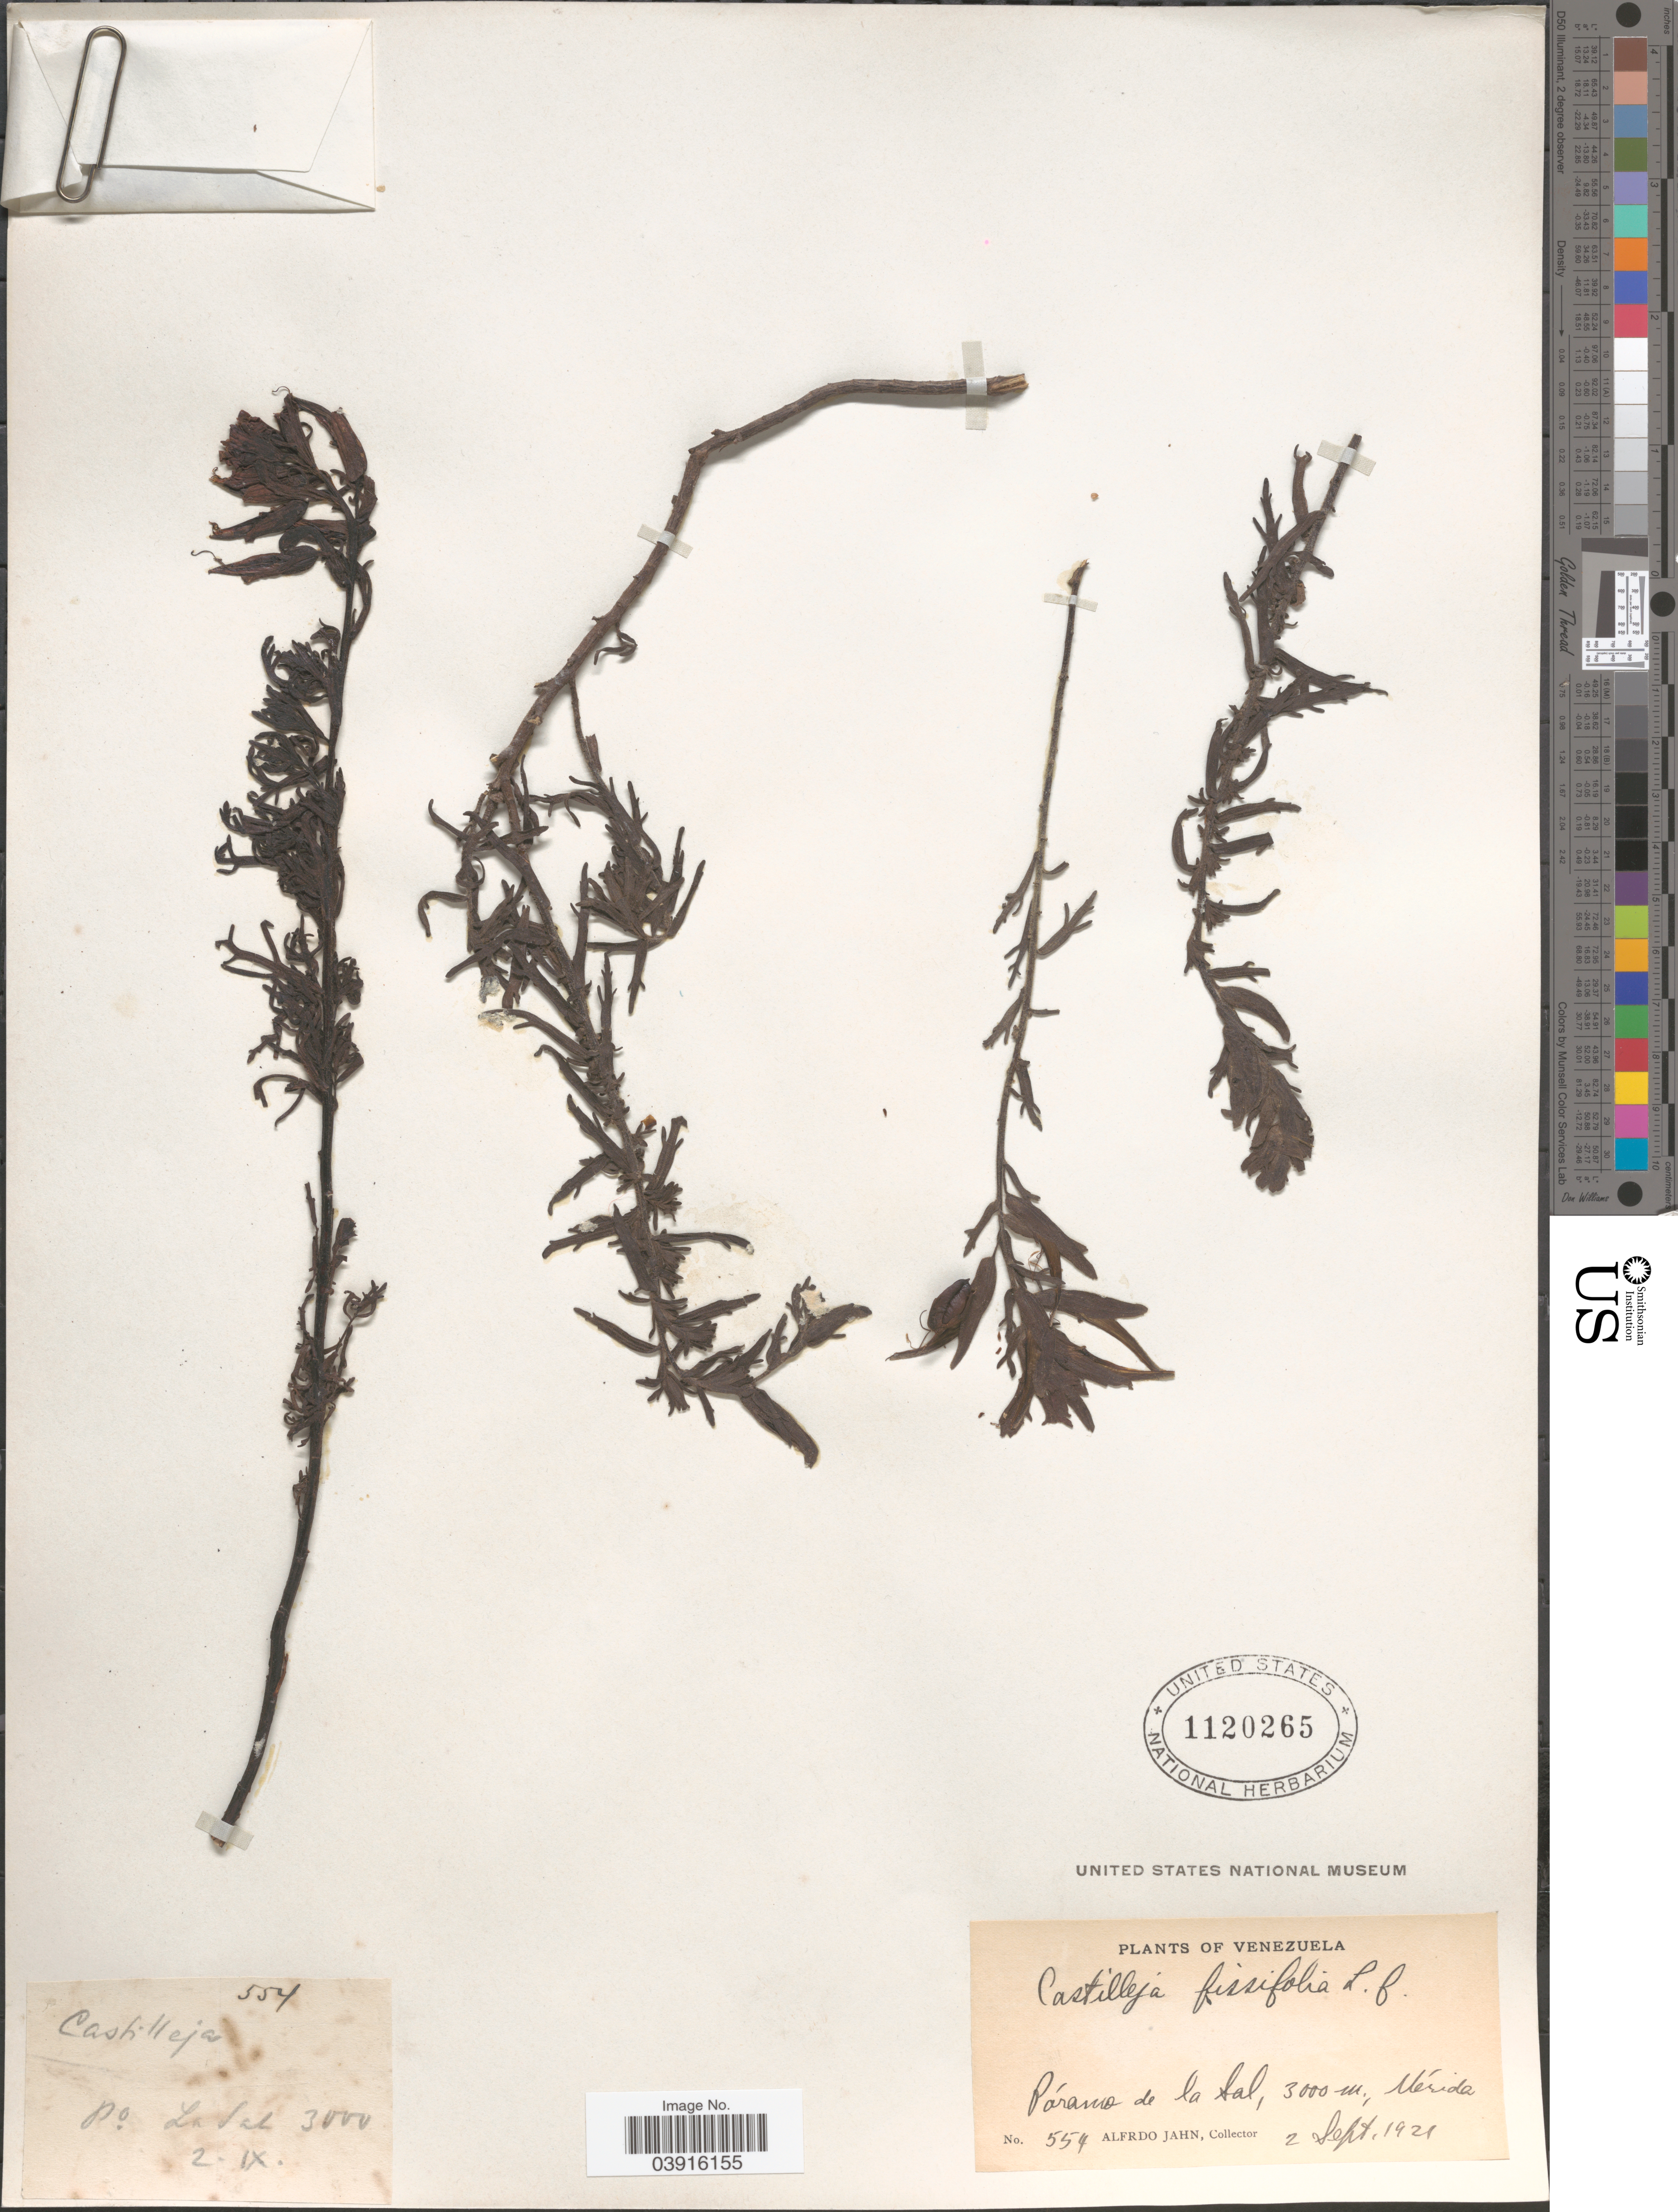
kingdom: Plantae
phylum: Tracheophyta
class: Magnoliopsida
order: Lamiales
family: Orobanchaceae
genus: Castilleja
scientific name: Castilleja fissifolia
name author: L. f.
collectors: A. Jahn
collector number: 554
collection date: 1921-09-02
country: Venezuela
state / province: Merida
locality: Páramo de la Sal.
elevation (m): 3000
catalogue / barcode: US 1120265